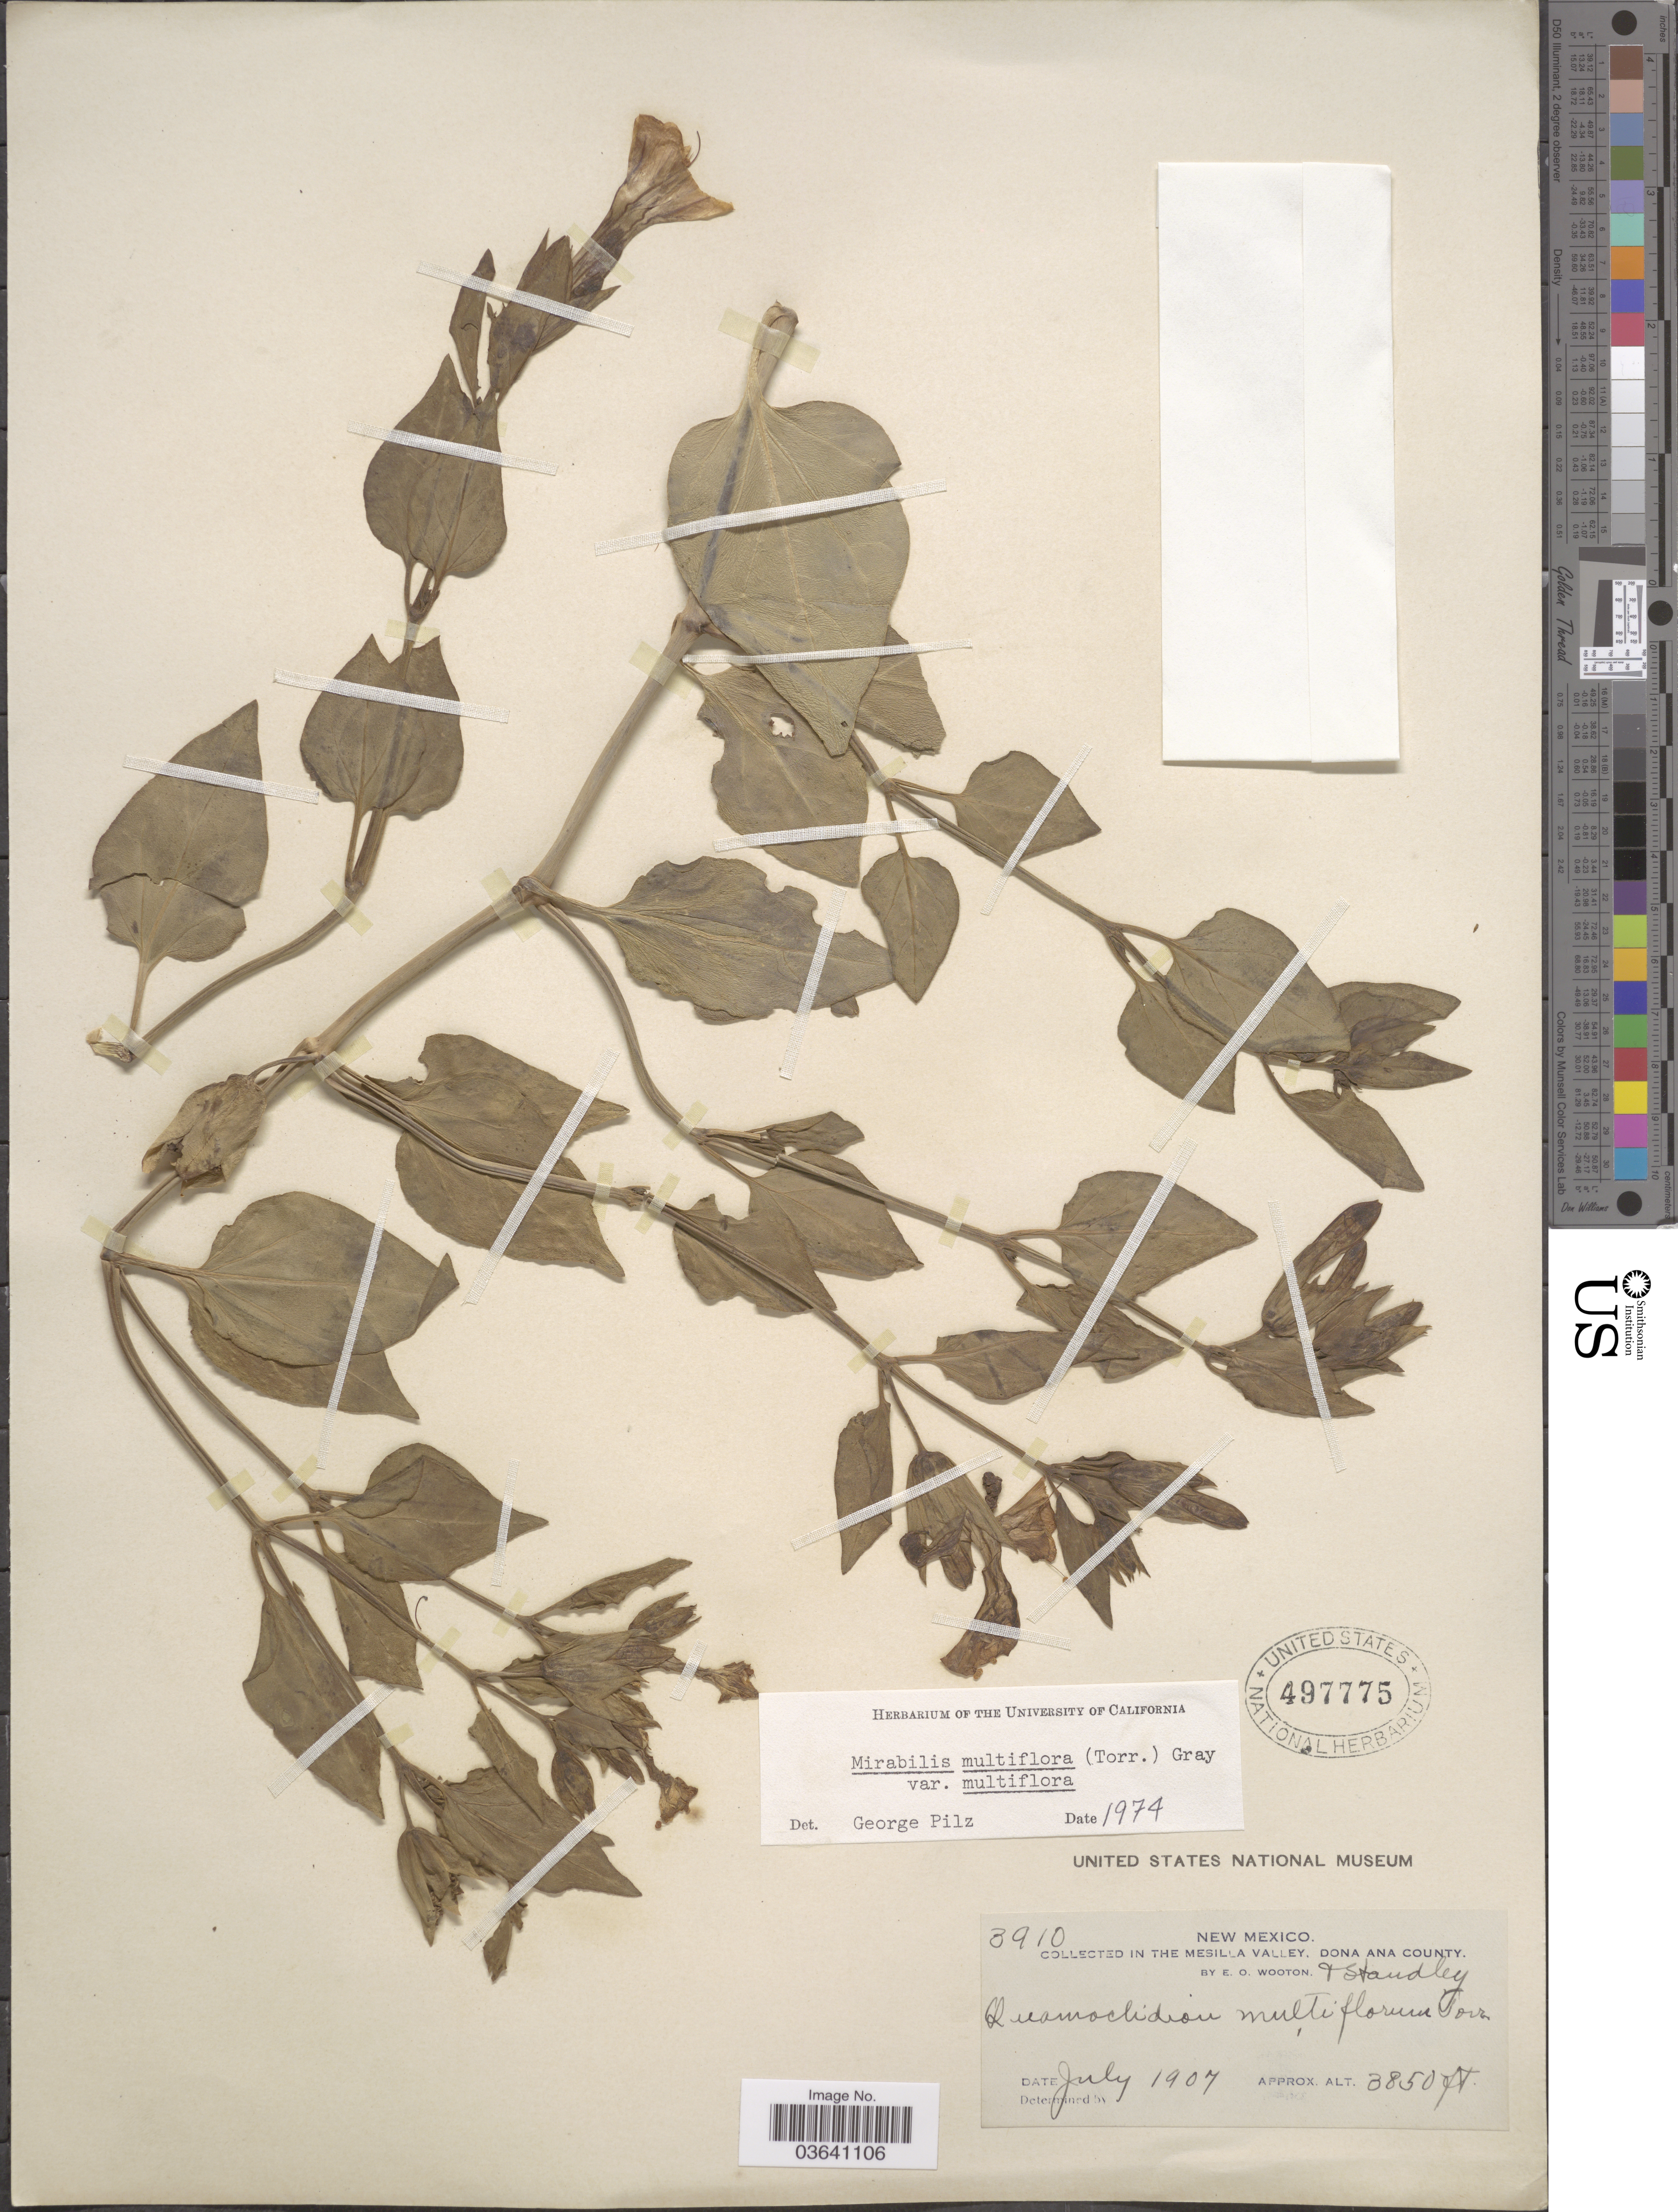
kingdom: Plantae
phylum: Tracheophyta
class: Magnoliopsida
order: Caryophyllales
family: Nyctaginaceae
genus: Mirabilis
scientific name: Mirabilis multiflora var. multiflora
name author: (Torr.) A. Gray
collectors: E. O. Wooton & P. C. Standley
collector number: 3910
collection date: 1907-07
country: United States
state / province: New Mexico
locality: In the Mesilla Valley, Dona Ana County.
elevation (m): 1173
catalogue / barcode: US 497775